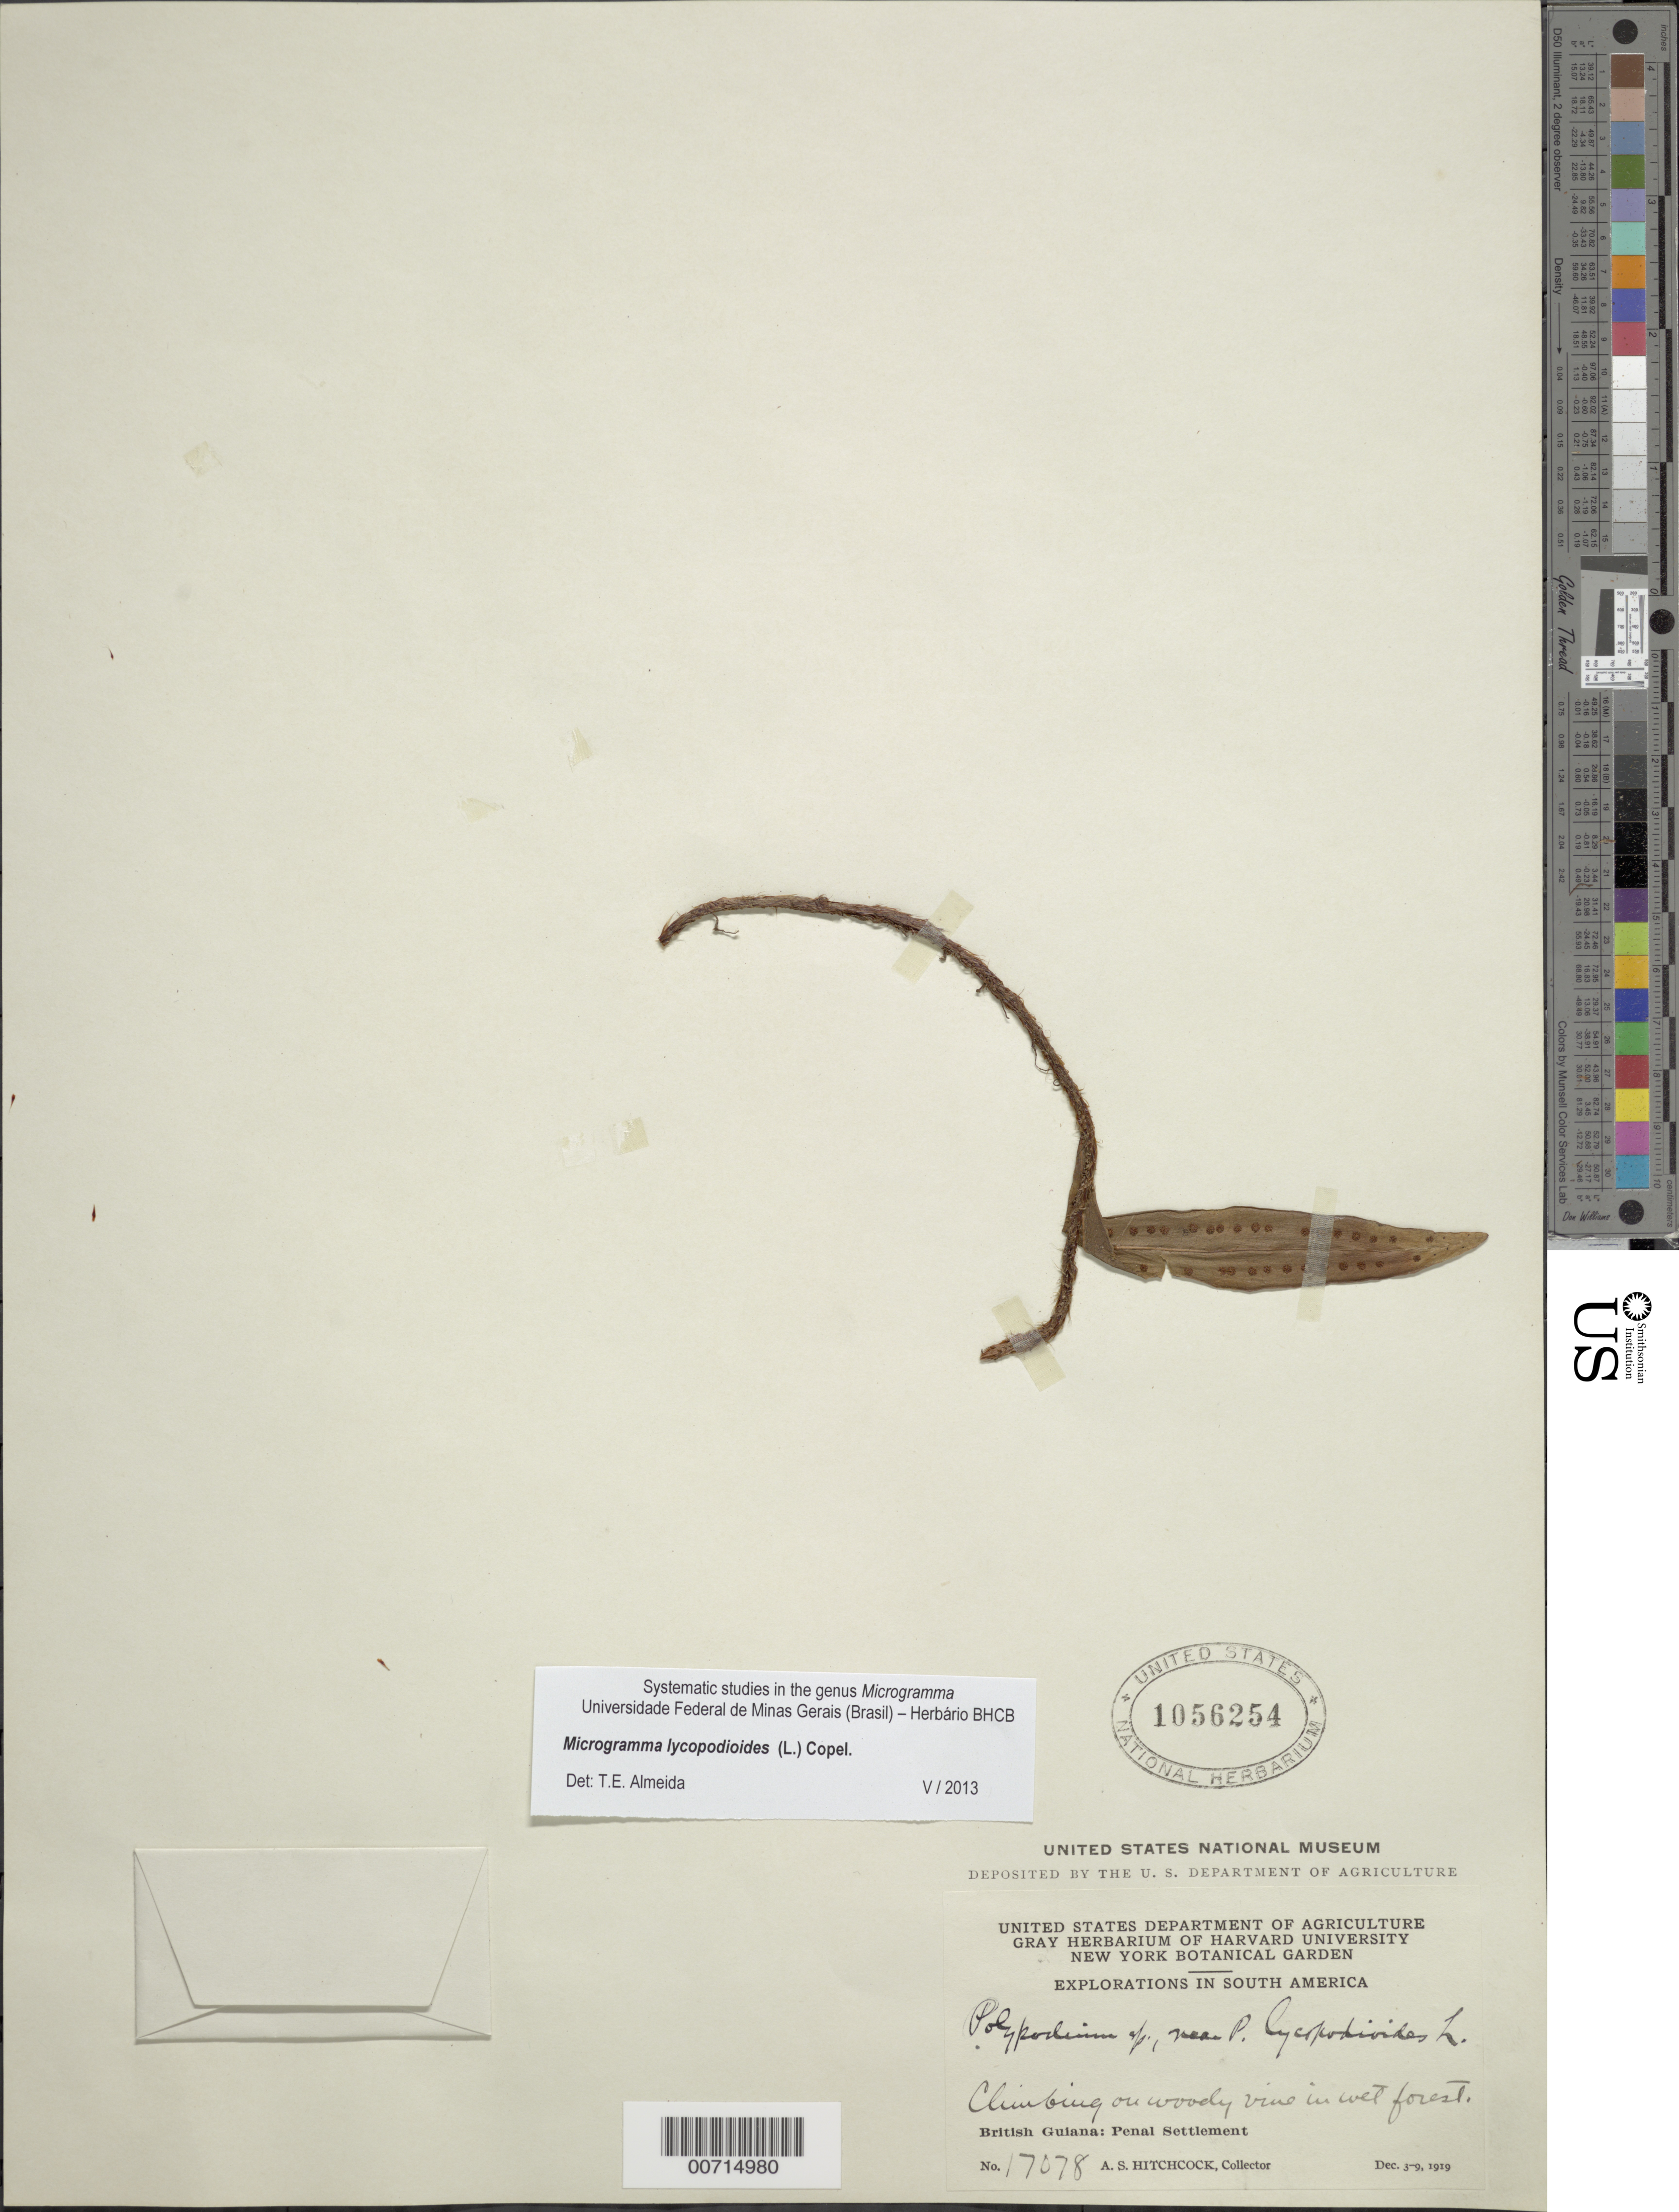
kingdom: Plantae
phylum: Tracheophyta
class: Polypodiopsida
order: Polypodiales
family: Polypodiaceae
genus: Microgramma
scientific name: Microgramma thurnii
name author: (Baker) R.M. Tryon & Stolze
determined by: Boudrie, M.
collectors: A. S. Hitchcock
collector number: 17078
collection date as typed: Dec. 3-9, 1919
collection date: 1919-12-03/1919-12-09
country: Guyana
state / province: Cuyuni-Mazaruni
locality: Penal Settlement, on W side of Essequibo River, near mouth of Mazaruni River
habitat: Wet forest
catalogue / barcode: US 1056254